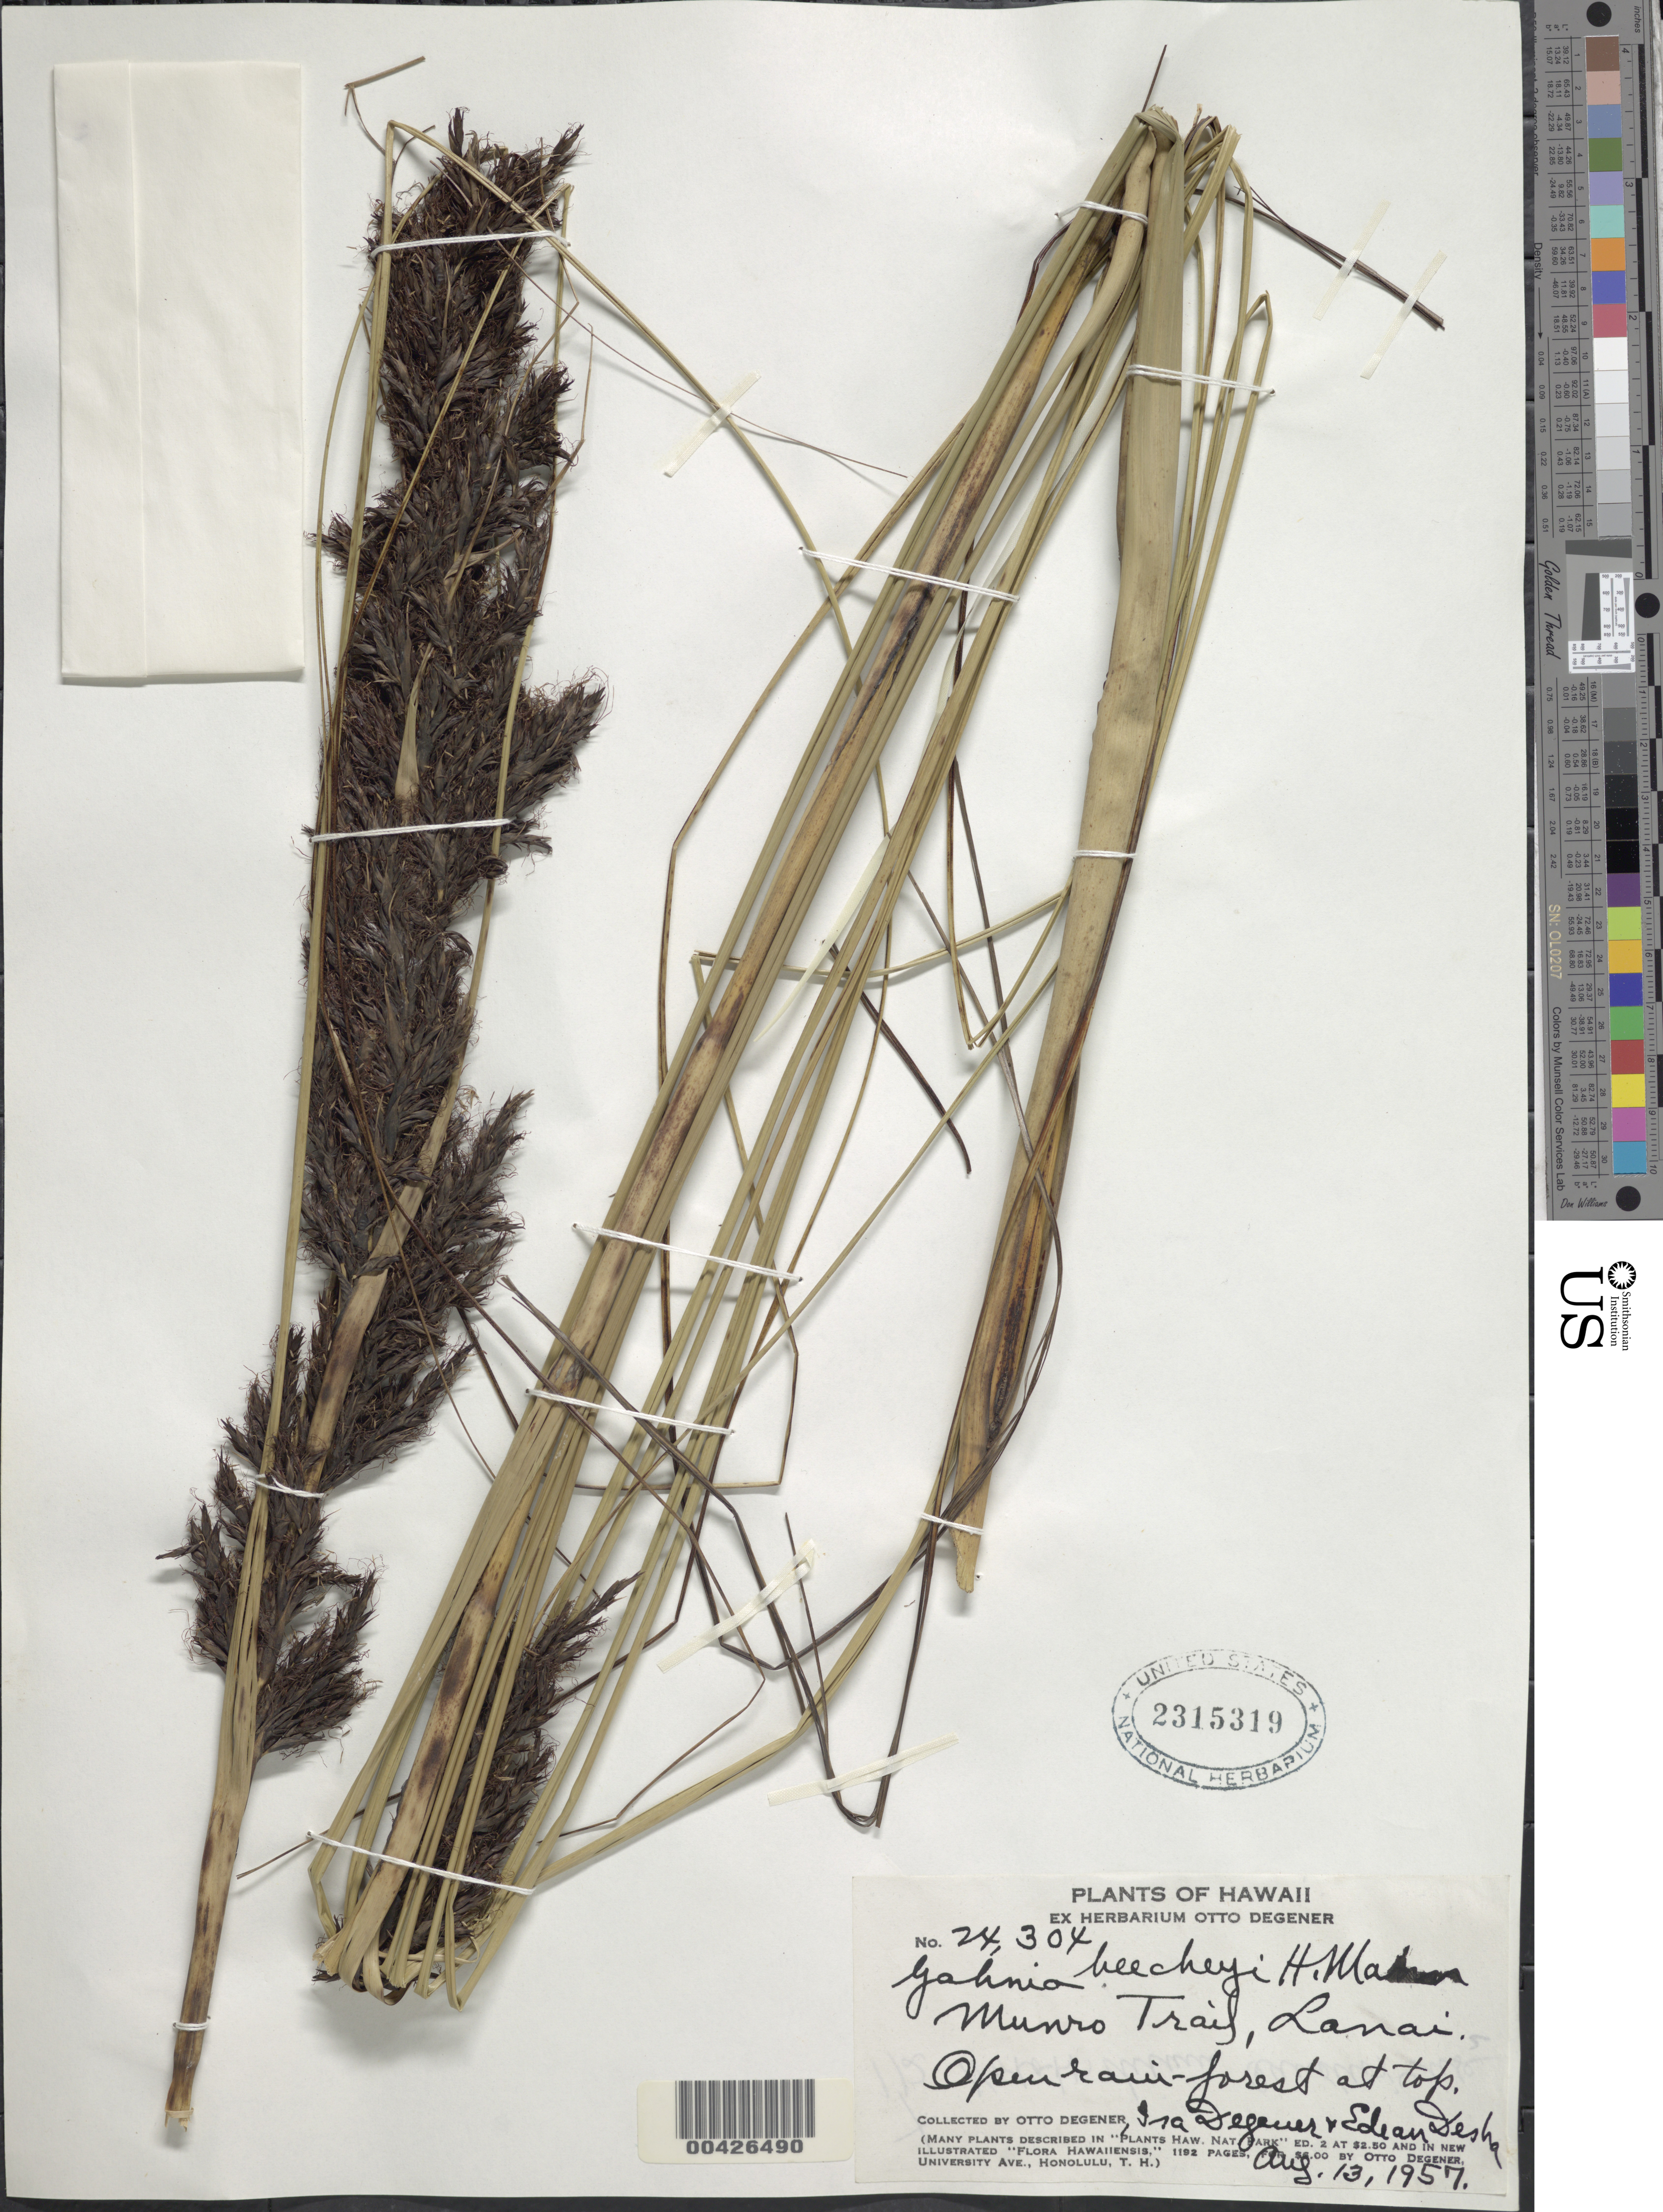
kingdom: Plantae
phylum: Tracheophyta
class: Liliopsida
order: Poales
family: Cyperaceae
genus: Gahnia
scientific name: Gahnia beecheyi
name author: H. Mann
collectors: O. Degener, I. Degener & E. Desha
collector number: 24304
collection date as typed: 13 Aug 1957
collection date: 1957-08-13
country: United States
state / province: Hawaii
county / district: Maui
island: Lana'i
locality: Munro Trail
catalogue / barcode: US 2315319